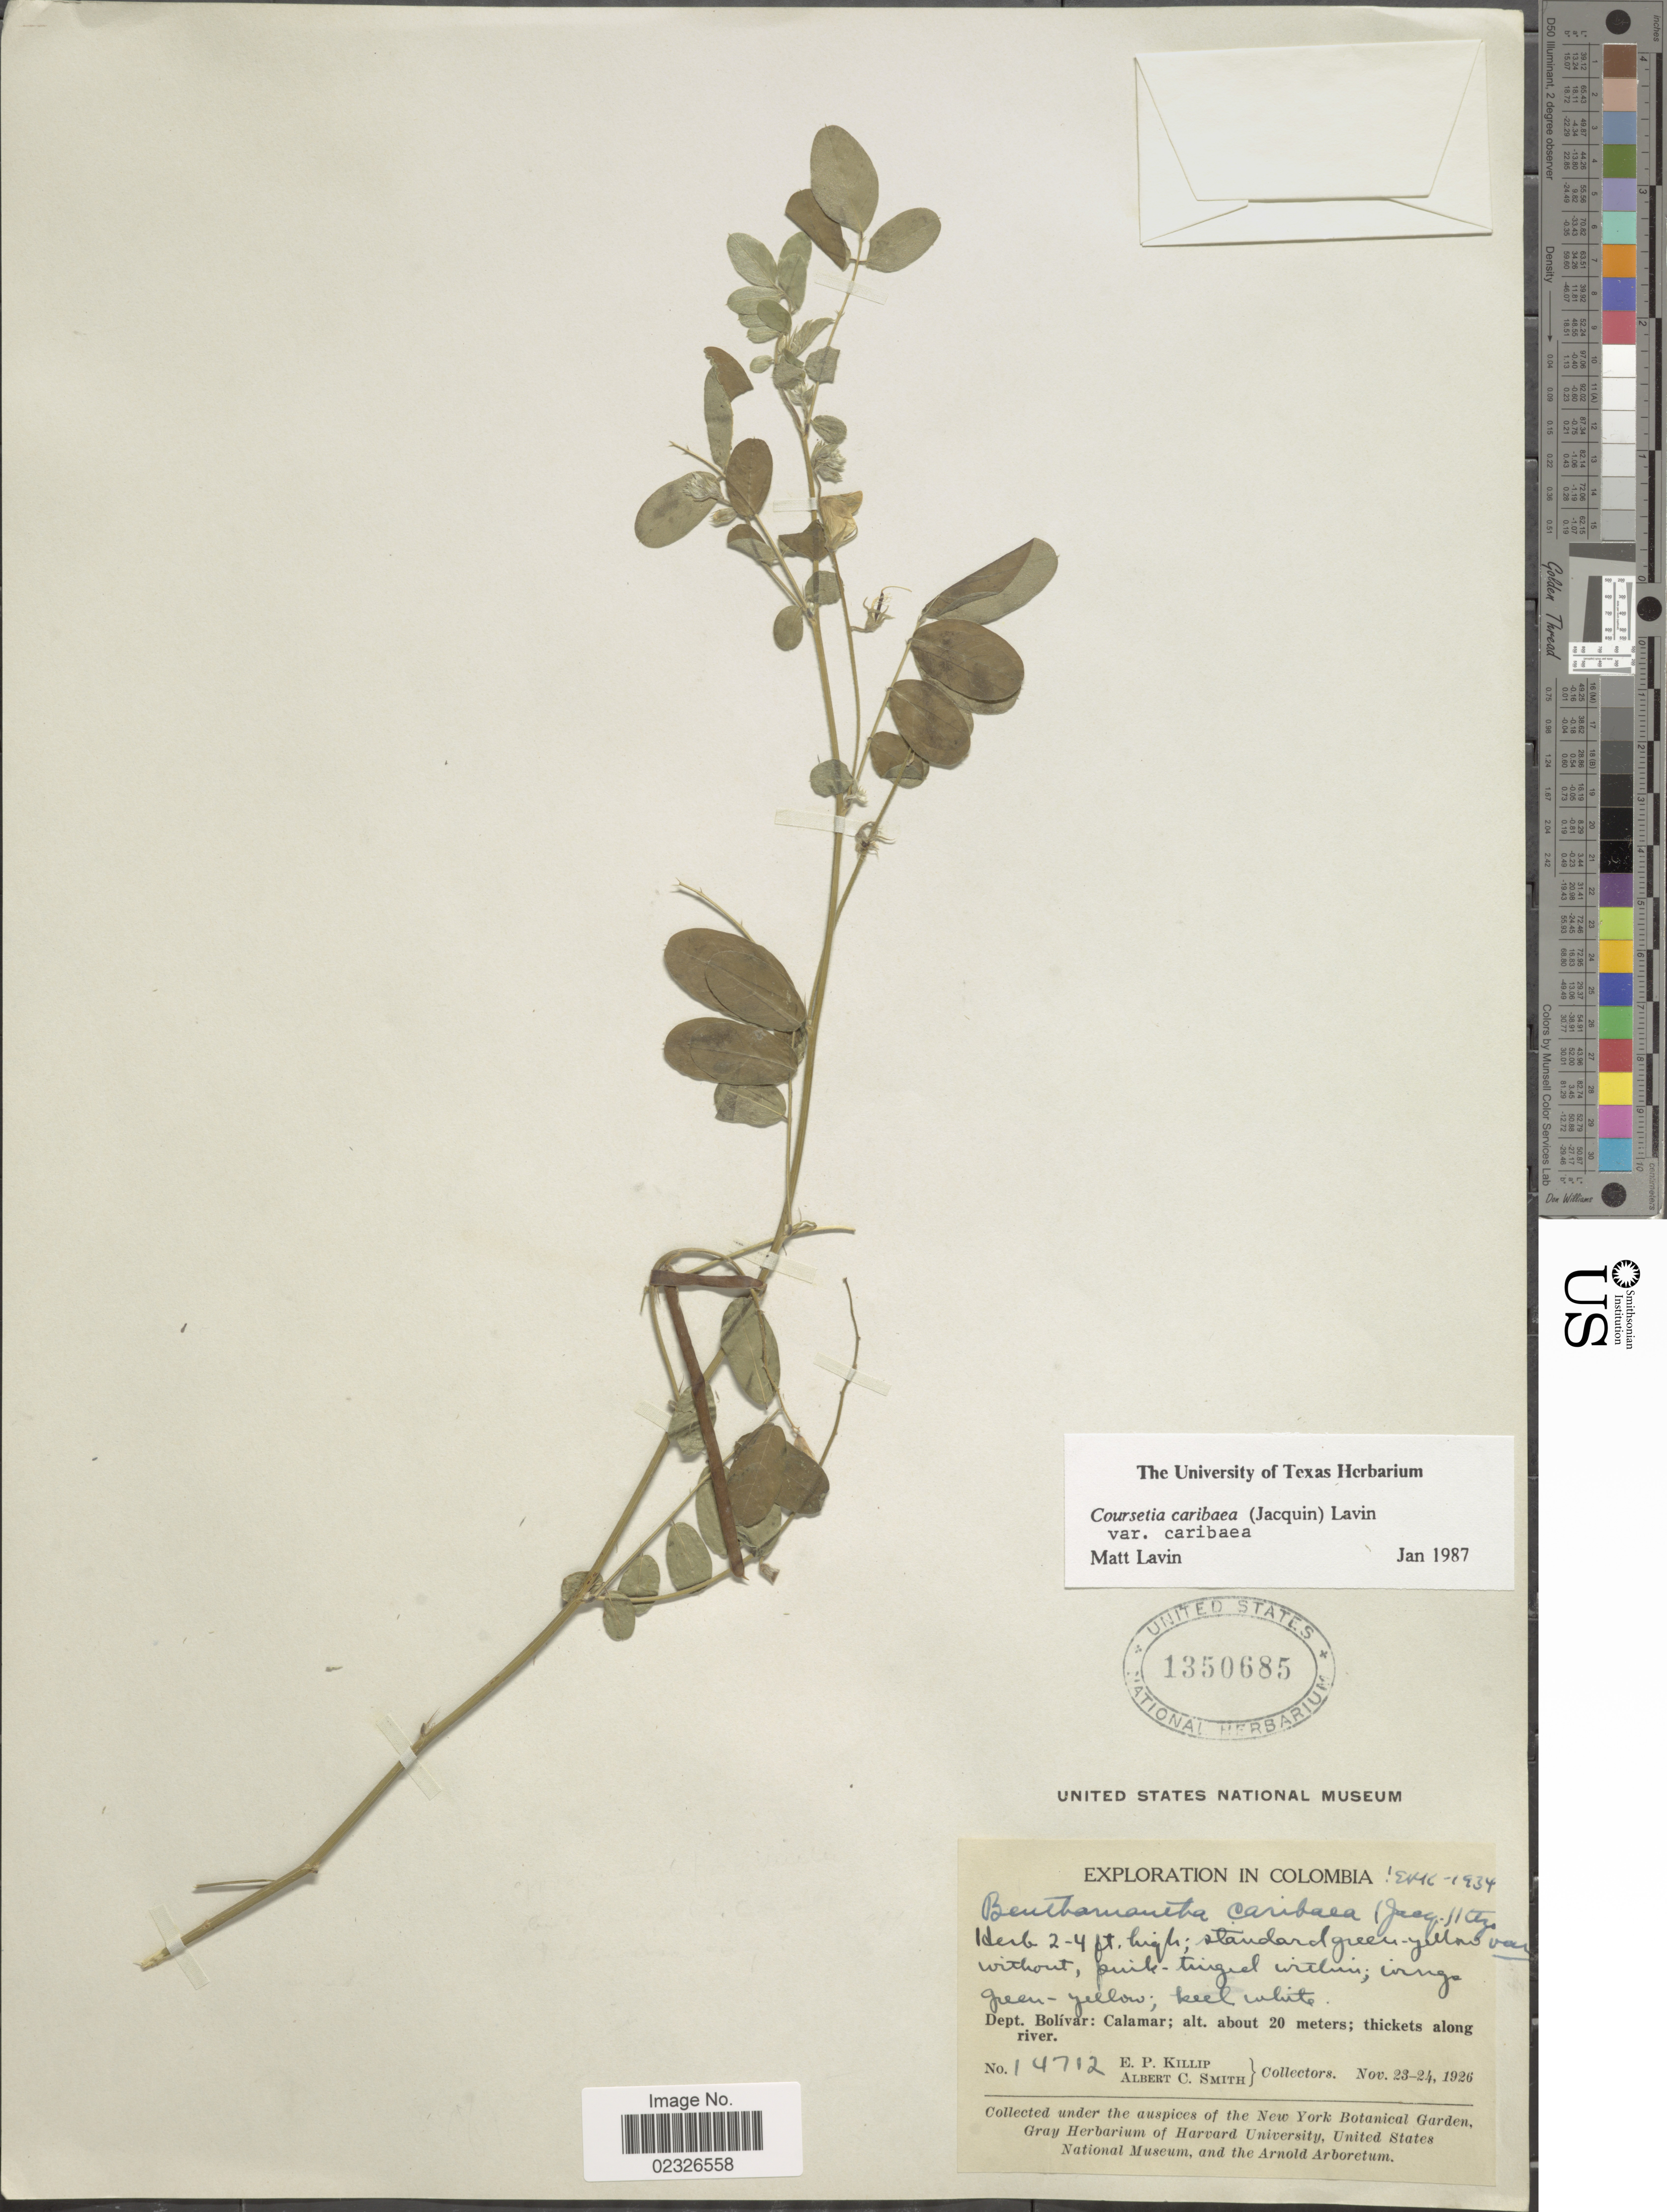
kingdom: Plantae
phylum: Tracheophyta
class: Magnoliopsida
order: Fabales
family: Fabaceae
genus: Coursetia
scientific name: Coursetia caribaea var. caribaea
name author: (Jacq.) Lavin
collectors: E. P. Killip & A. C. Smith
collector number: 14712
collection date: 1926-11-23/1926-11-24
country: Colombia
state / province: Bolívar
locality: Dept. Bolivar: Calamar; thickets along river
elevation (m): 20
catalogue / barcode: US 1350685